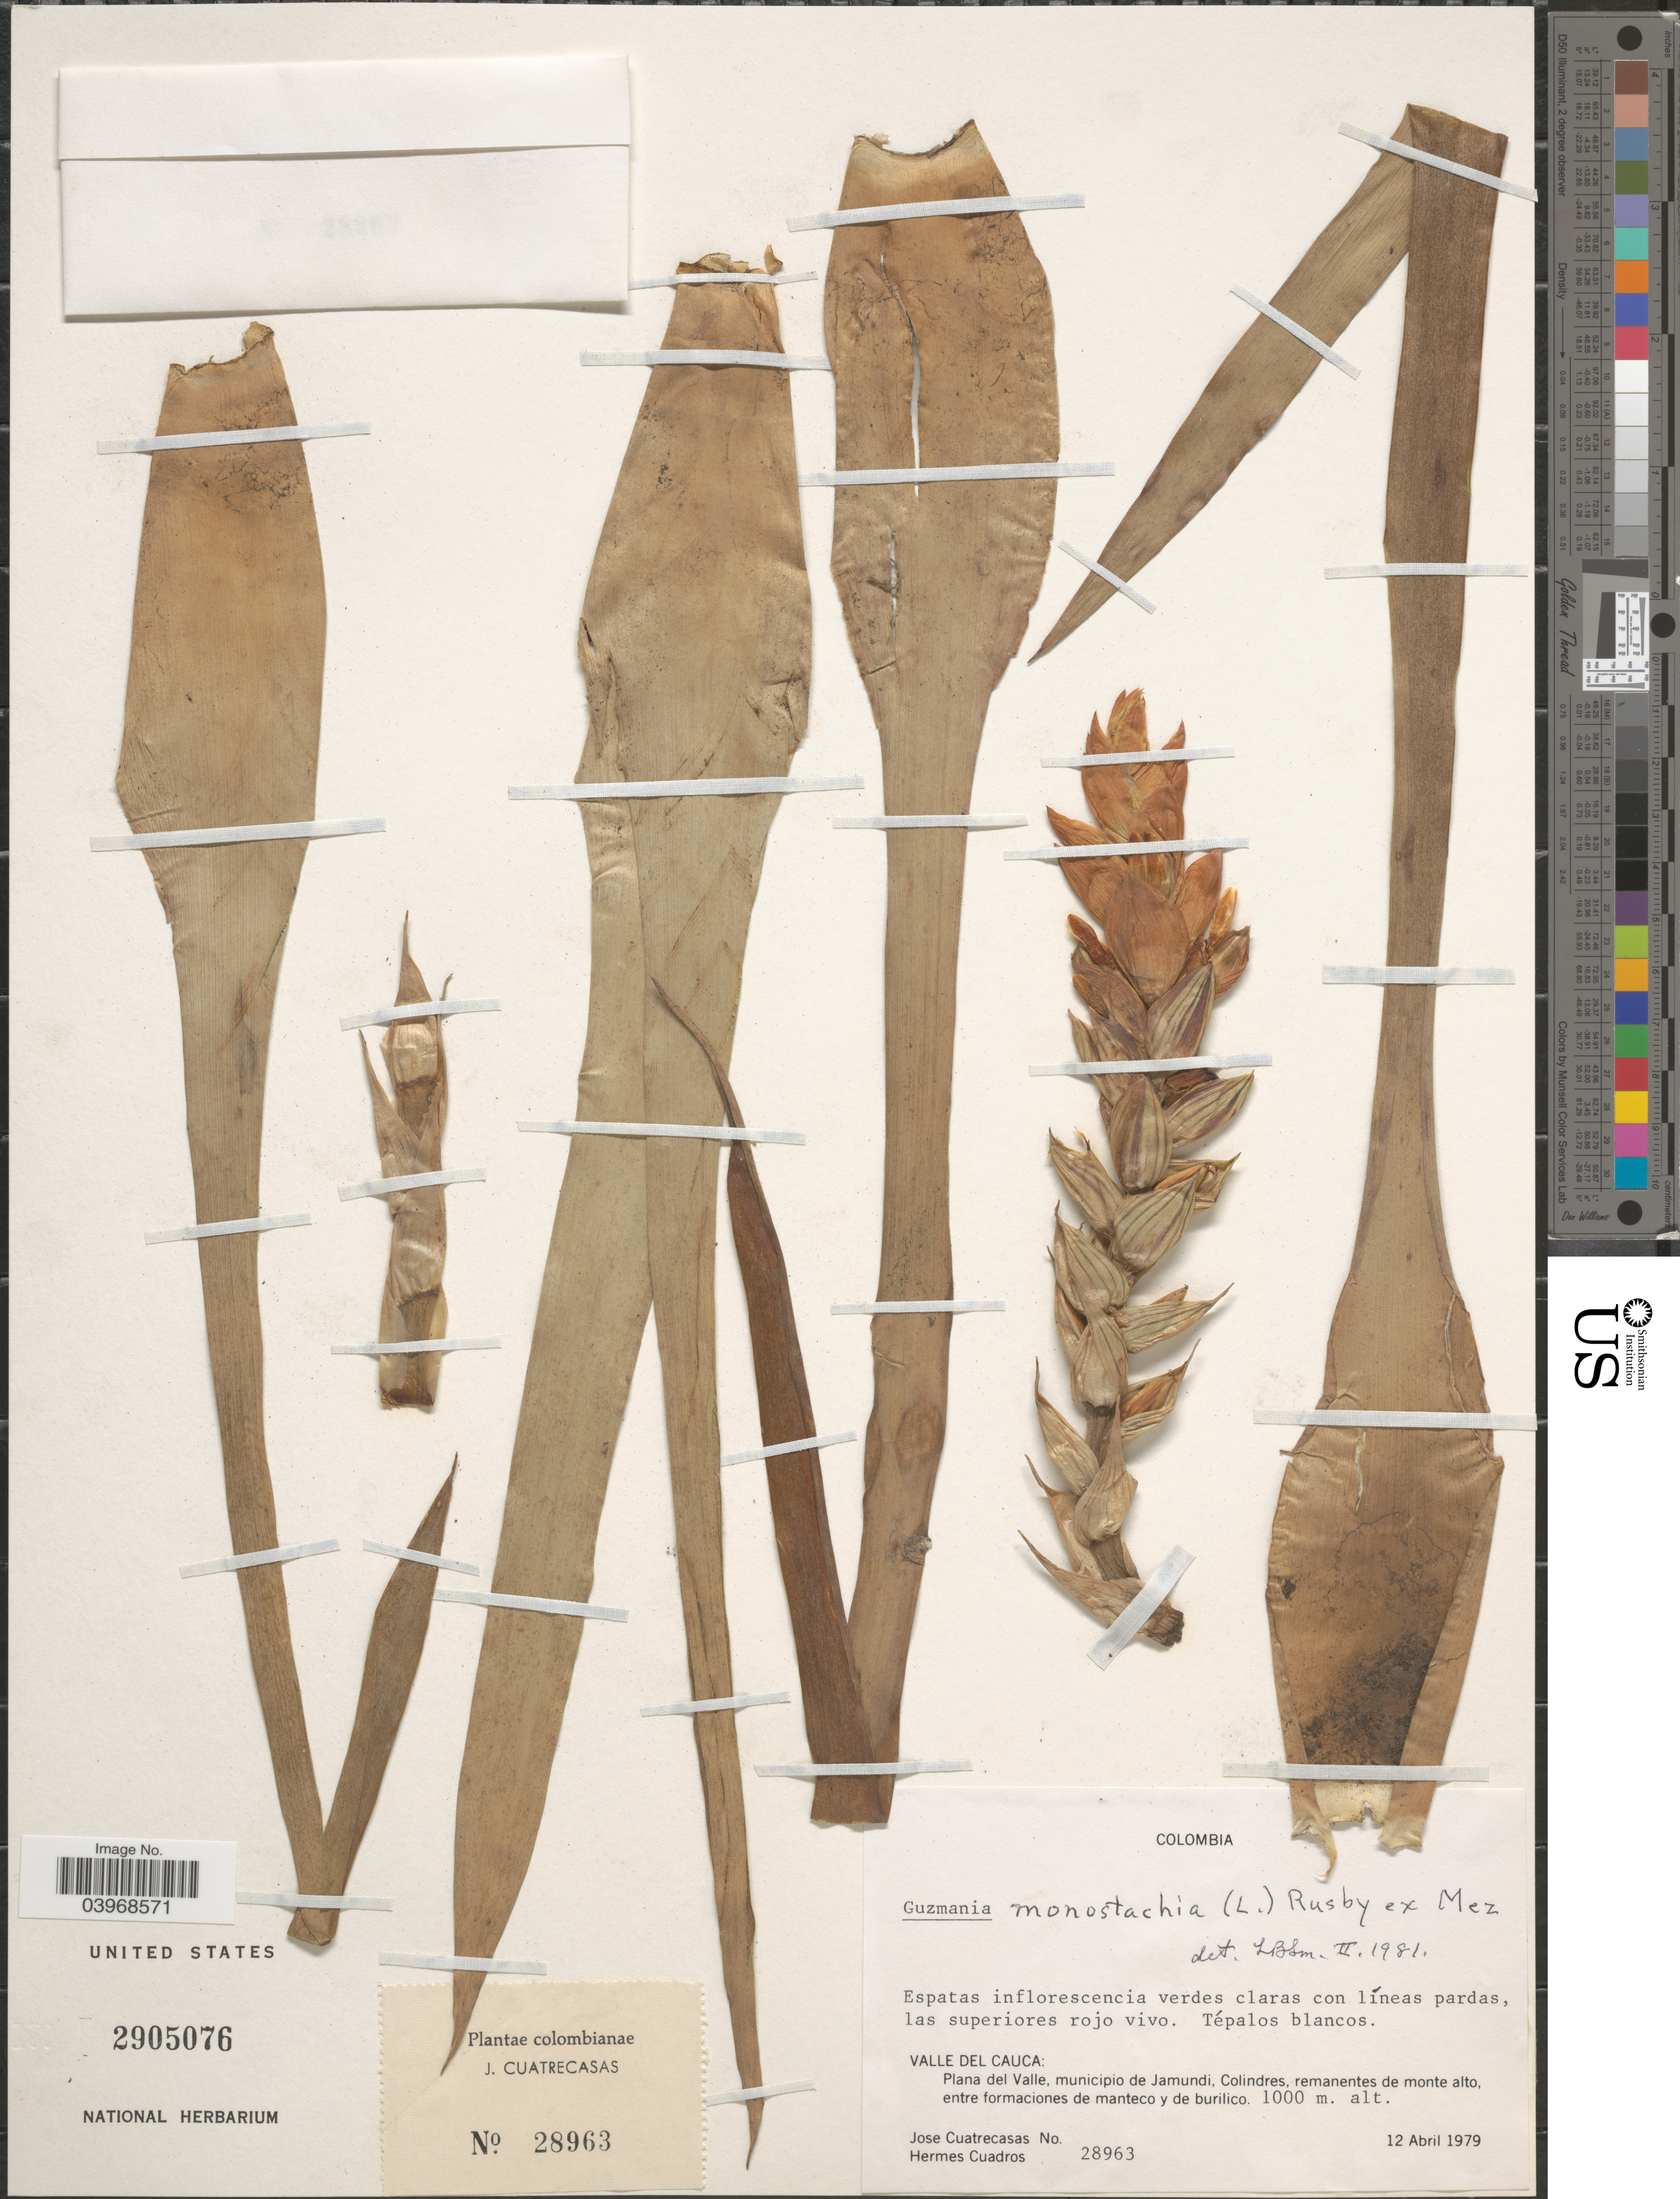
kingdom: Plantae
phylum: Tracheophyta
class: Liliopsida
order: Poales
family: Bromeliaceae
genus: Guzmania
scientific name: Guzmania monostachia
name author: (L.) Rusby ex Mez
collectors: J. Cuatrecasas & H. Cuadros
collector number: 28963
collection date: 1979-04-12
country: Colombia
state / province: Valle del Cauca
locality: Plana del Valle, municipio de Jamundi, Colindres, remanentes de monte alto, entre formaciones de manteco y de burilico.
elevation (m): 1000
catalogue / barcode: US 2905076